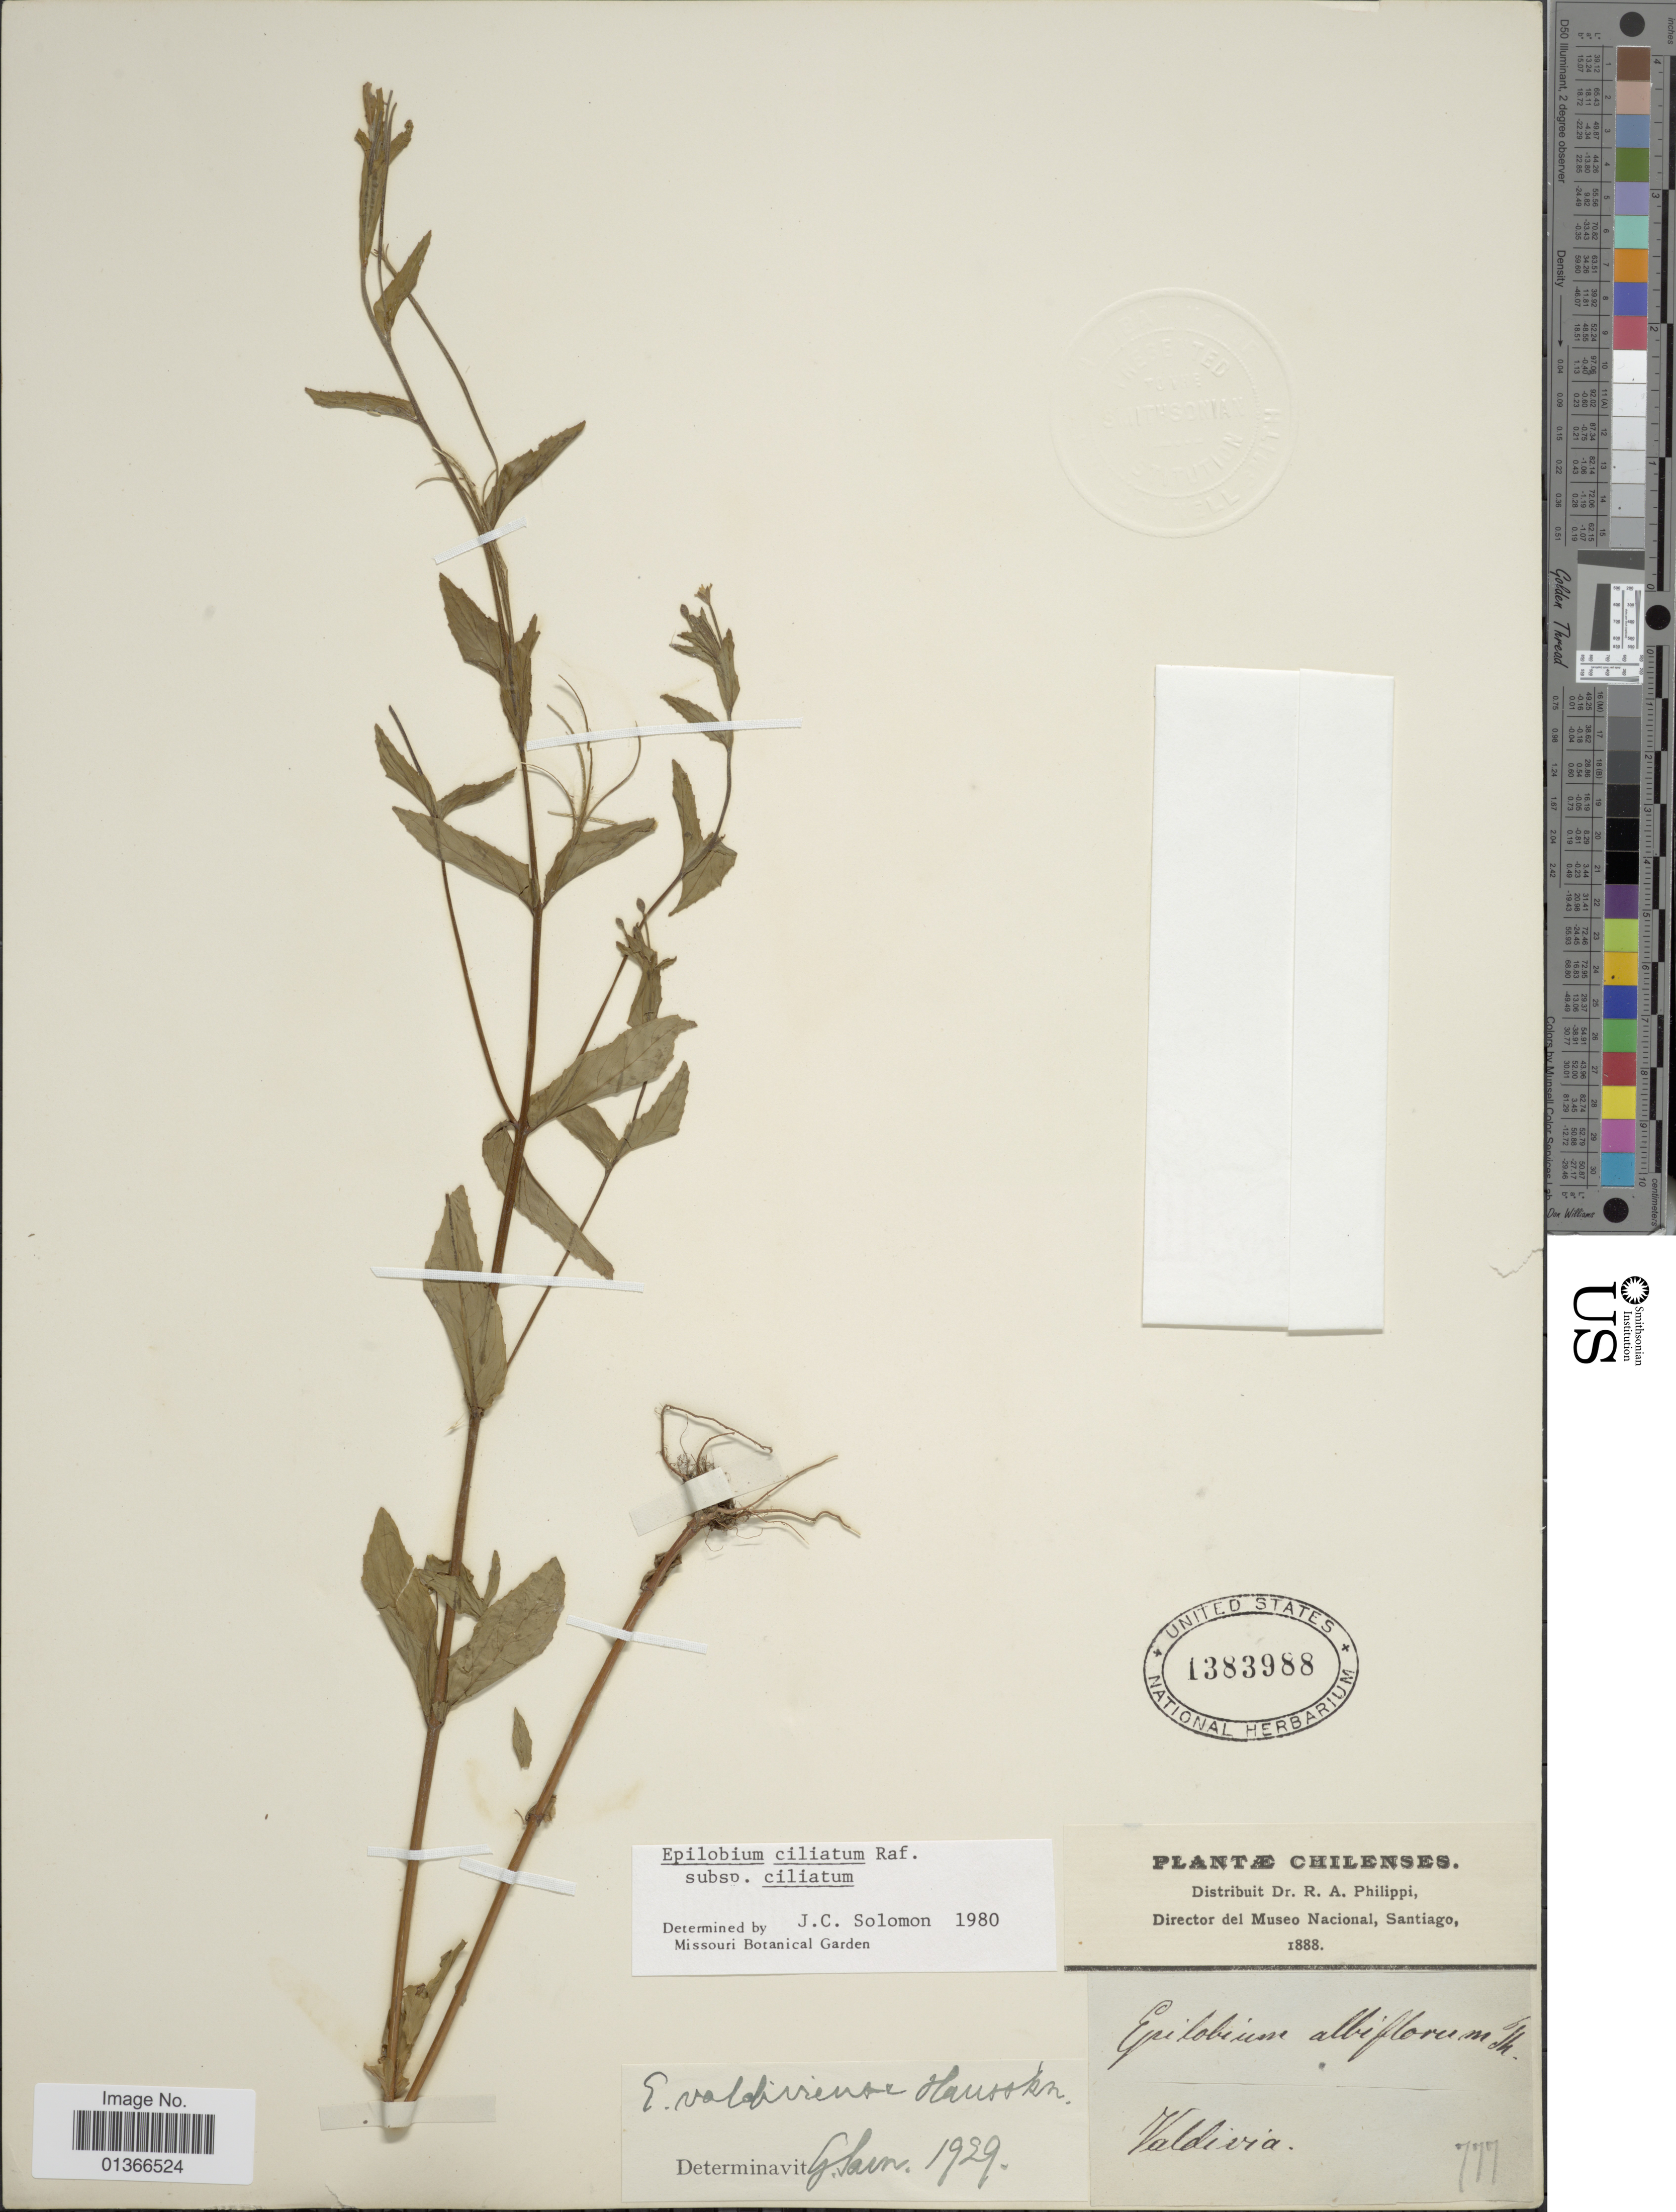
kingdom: Plantae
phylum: Tracheophyta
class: Magnoliopsida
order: Myrtales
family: Onagraceae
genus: Epilobium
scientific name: Epilobium ciliatum subsp. ciliatum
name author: Raf.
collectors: R. A. Philippi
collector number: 777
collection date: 1888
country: Chile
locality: Valdivia.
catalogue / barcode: US 1383988